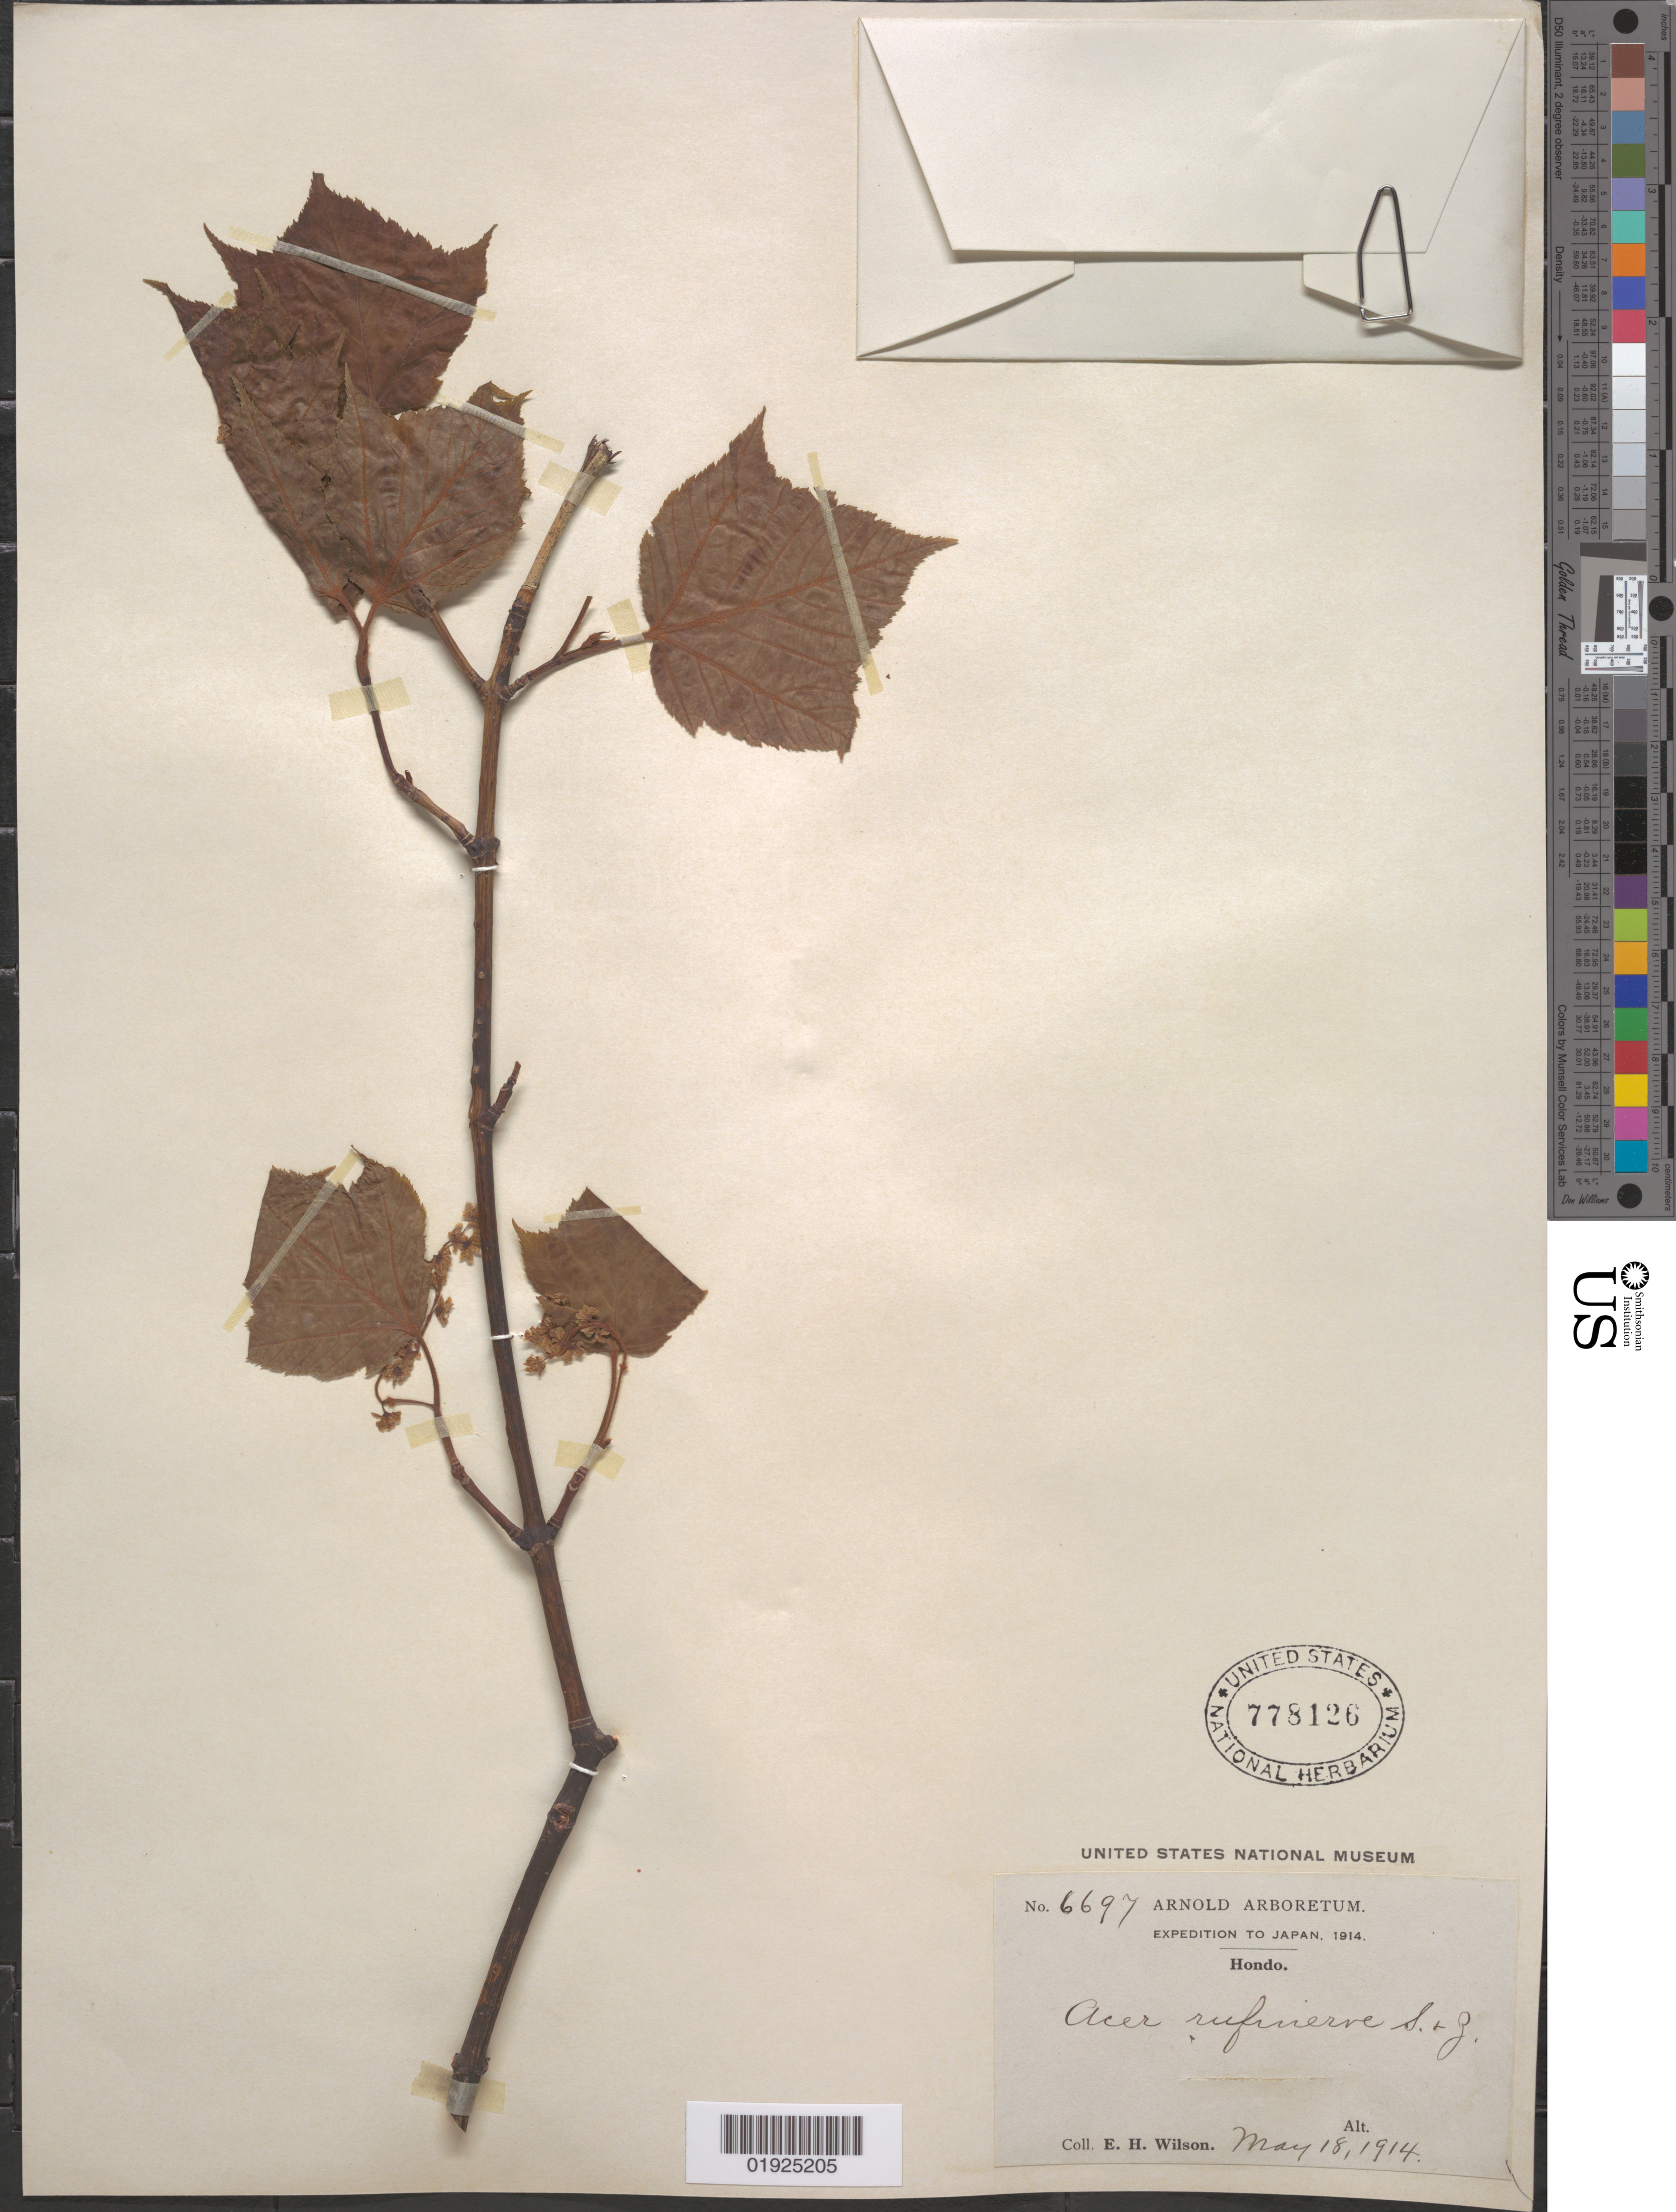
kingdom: Plantae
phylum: Tracheophyta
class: Magnoliopsida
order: Sapindales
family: Sapindaceae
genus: Acer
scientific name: Acer rufinerve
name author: Siebold & Zucc.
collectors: E. H. Wilson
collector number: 6697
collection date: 1914-05-18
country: Japan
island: Honshu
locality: Hondo [Honshu]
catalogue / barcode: US 778126